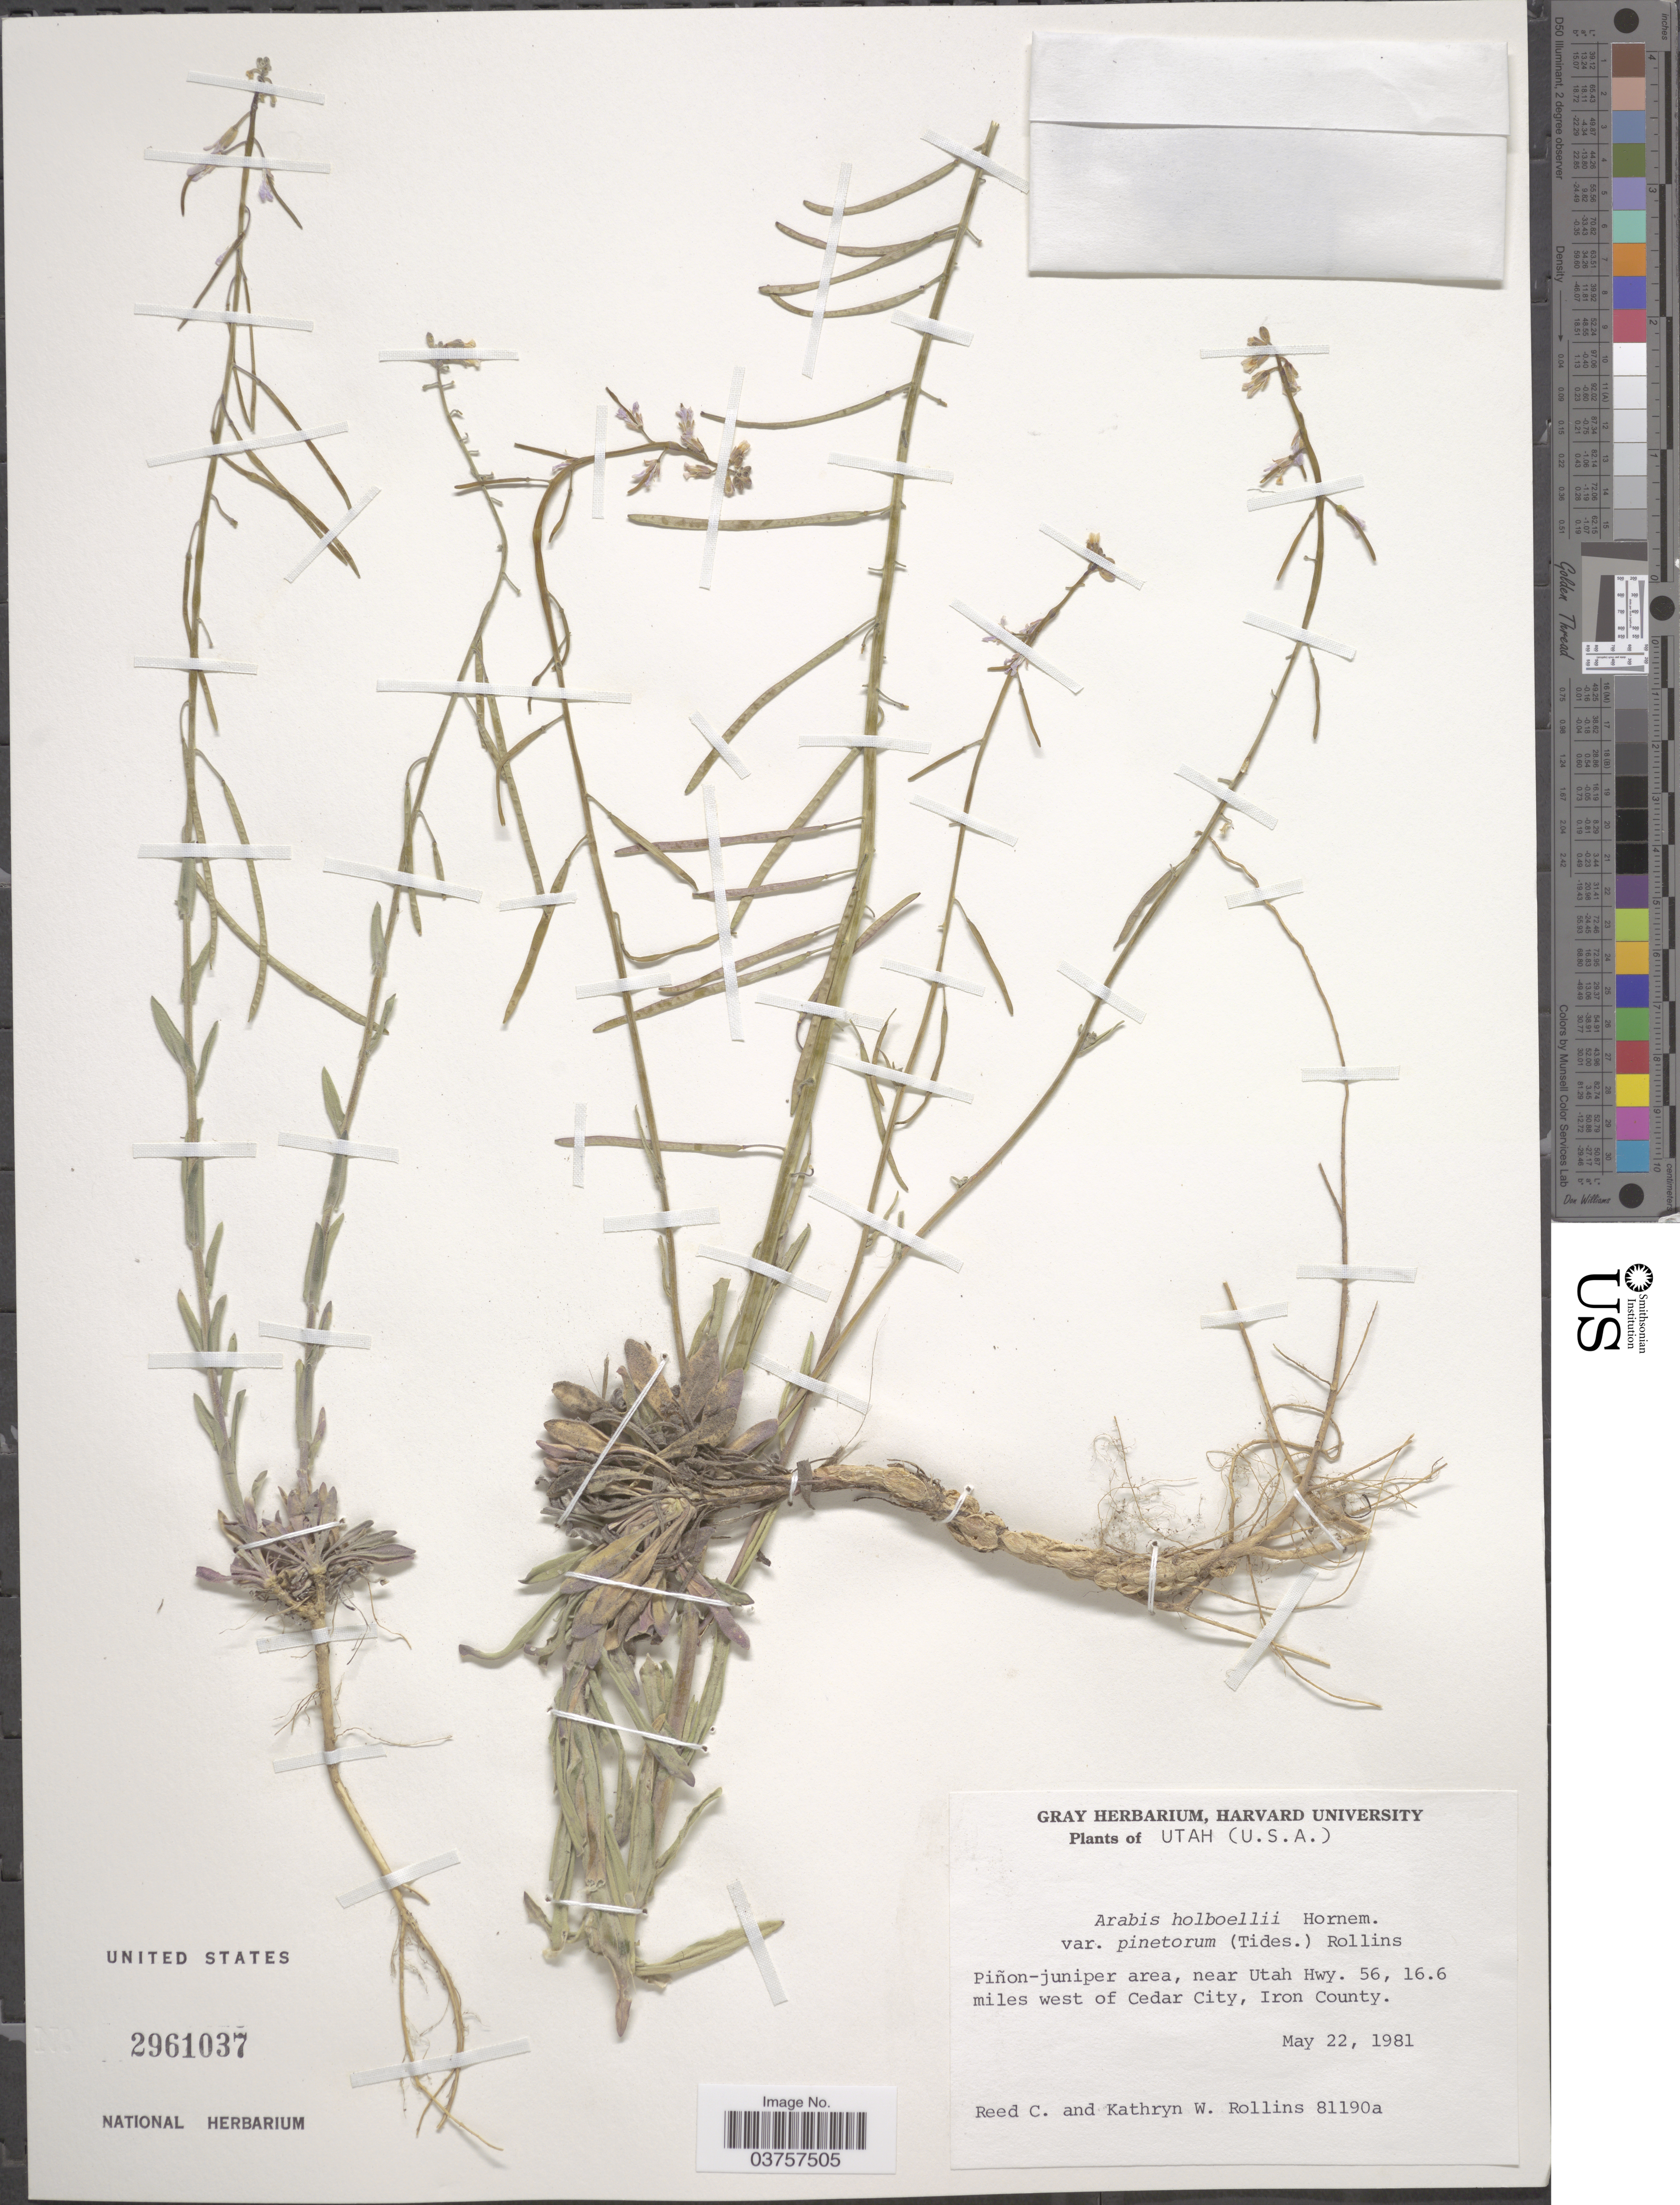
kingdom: Plantae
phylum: Tracheophyta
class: Magnoliopsida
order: Brassicales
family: Brassicaceae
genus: Arabis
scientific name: Arabis holboellii var. pinetorum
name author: (Tidestr.) Rollins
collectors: R. C. Rollins & K. W. Rollins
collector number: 81190a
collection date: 1981-05-22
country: United States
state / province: Utah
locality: Near Utah Hwy. 56, 16.6 miles west of Cedar City, Iron County.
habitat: pinon-juniper area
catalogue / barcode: US 2961037